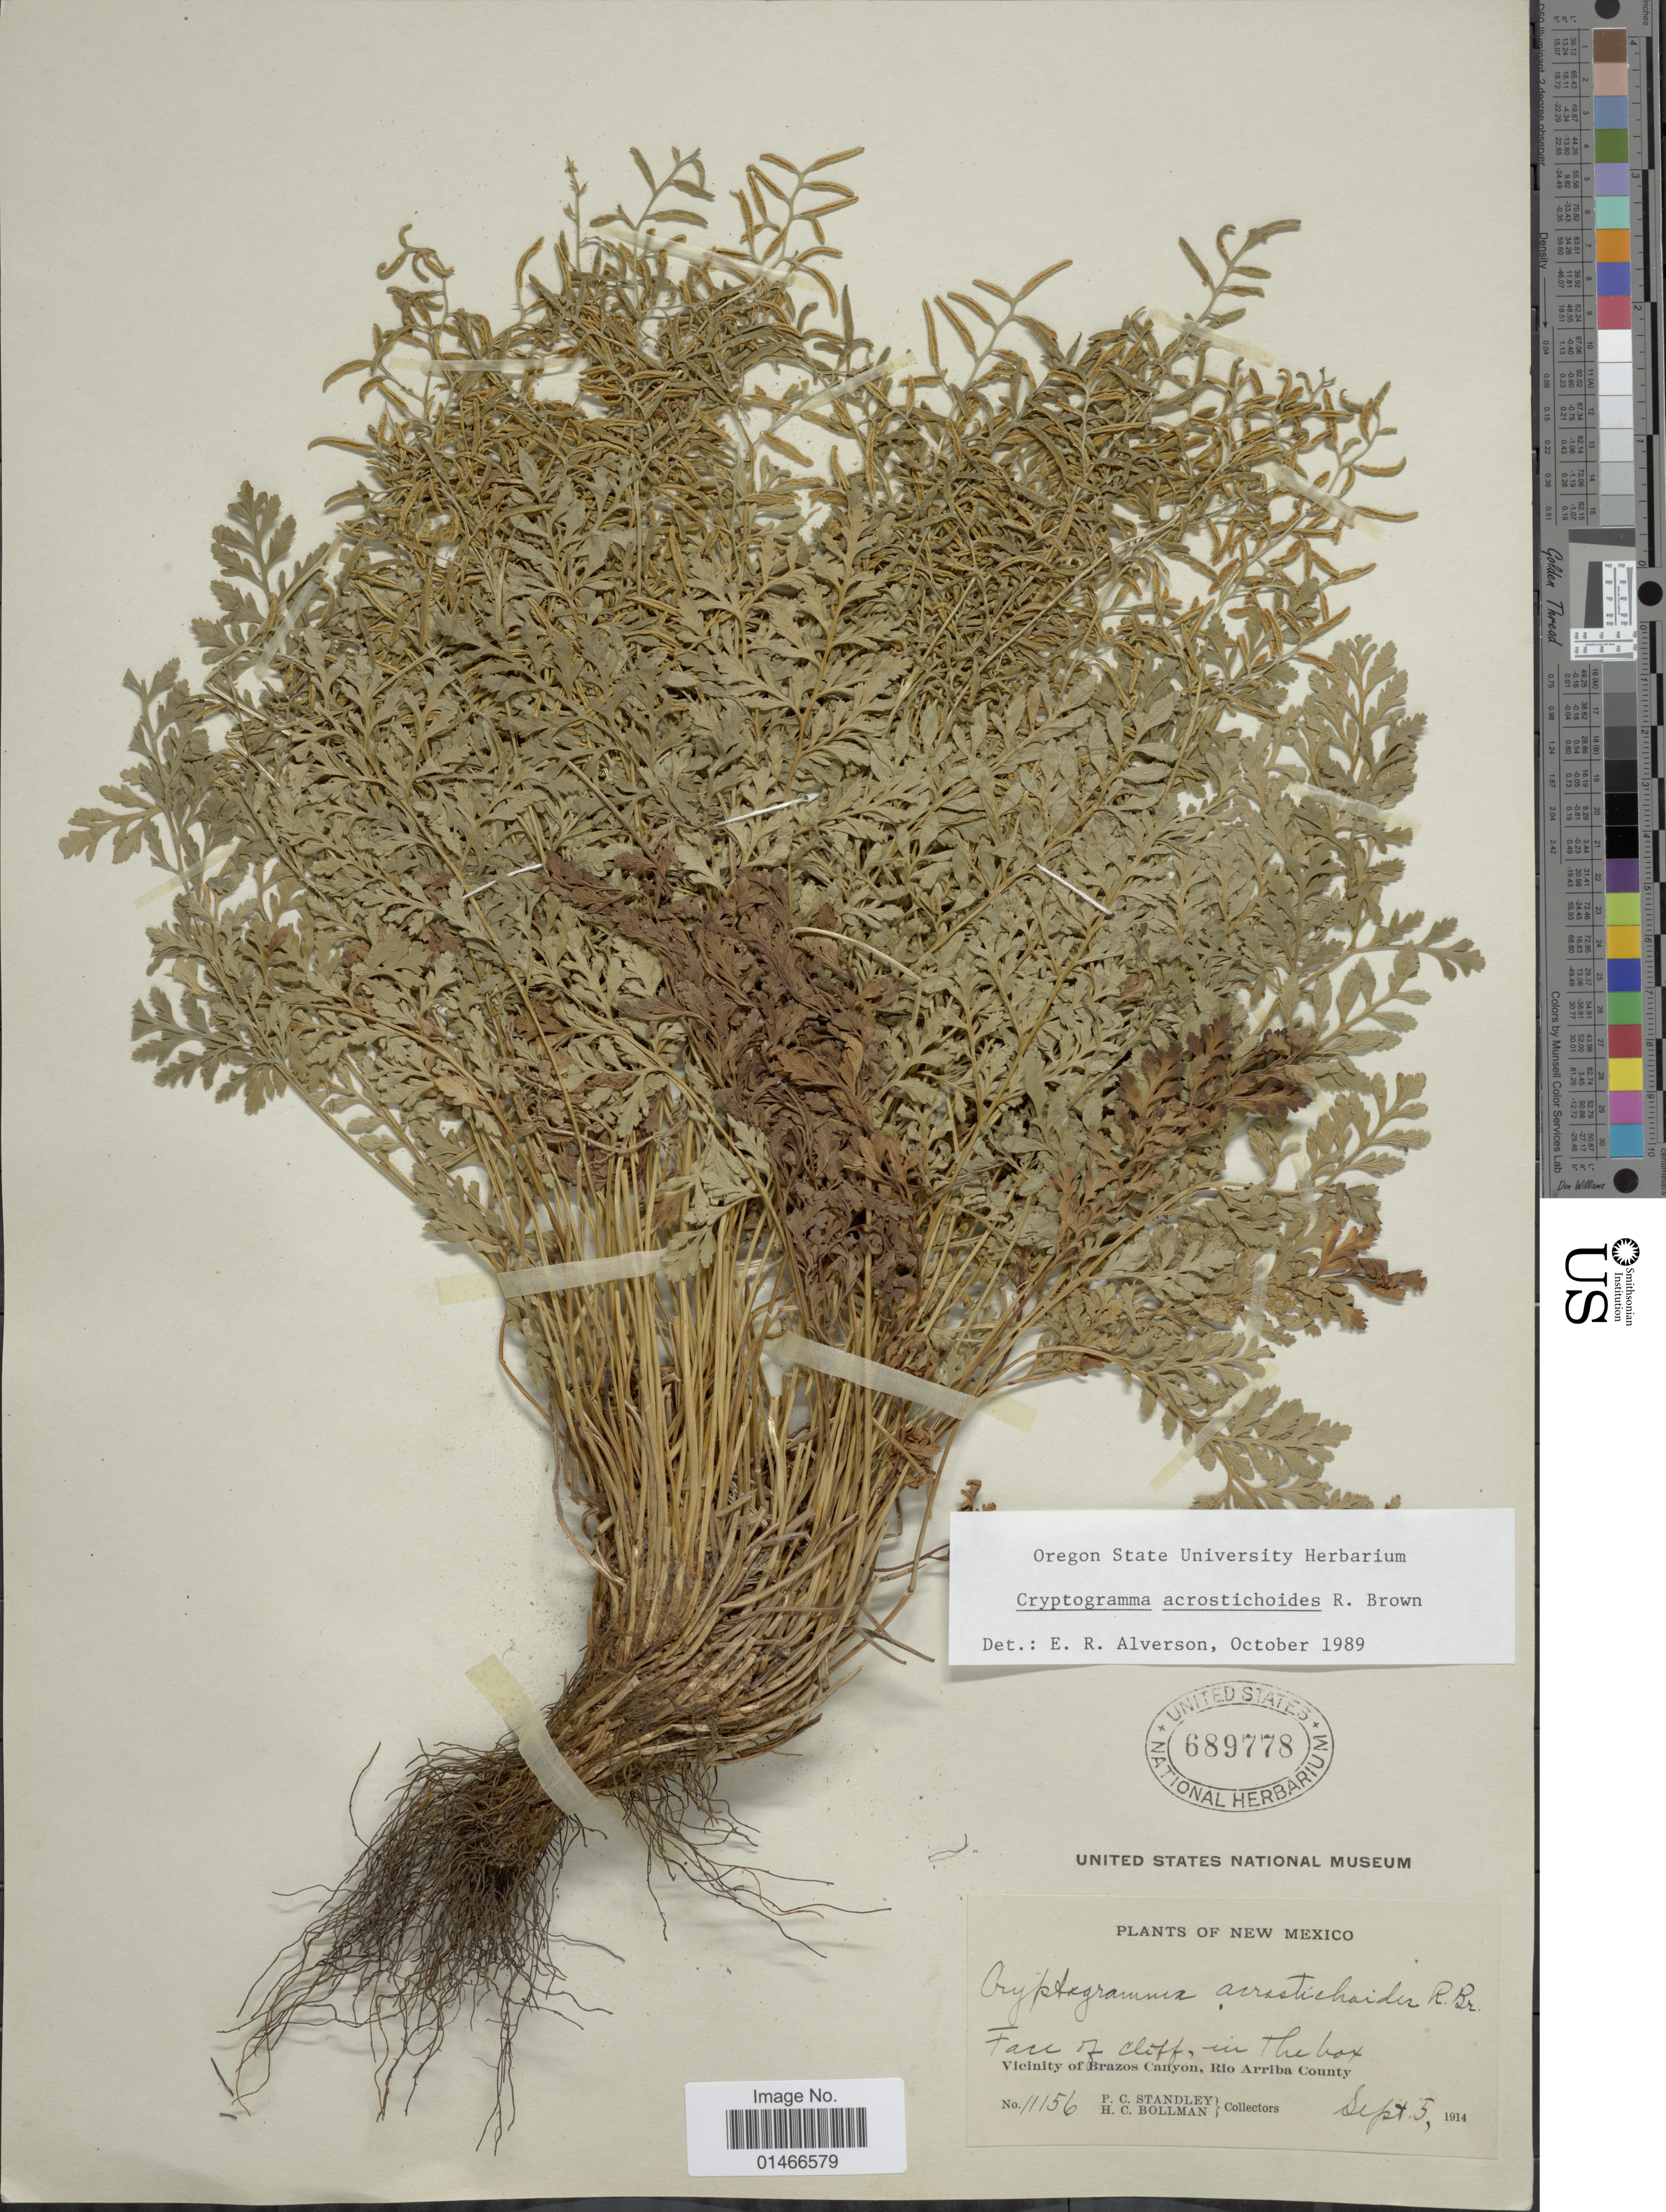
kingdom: Plantae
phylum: Tracheophyta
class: Polypodiopsida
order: Polypodiales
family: Pteridaceae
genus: Cryptogramma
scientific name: Cryptogramma acrostichoides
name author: R. Br.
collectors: P. C. Standley & H. C. Bollman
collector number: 11156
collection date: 1914-09-05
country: United States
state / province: New Mexico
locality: Face of cliff, in the box. Vicinity of Brazos Canyon, Rio Arriba County.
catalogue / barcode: US 689778